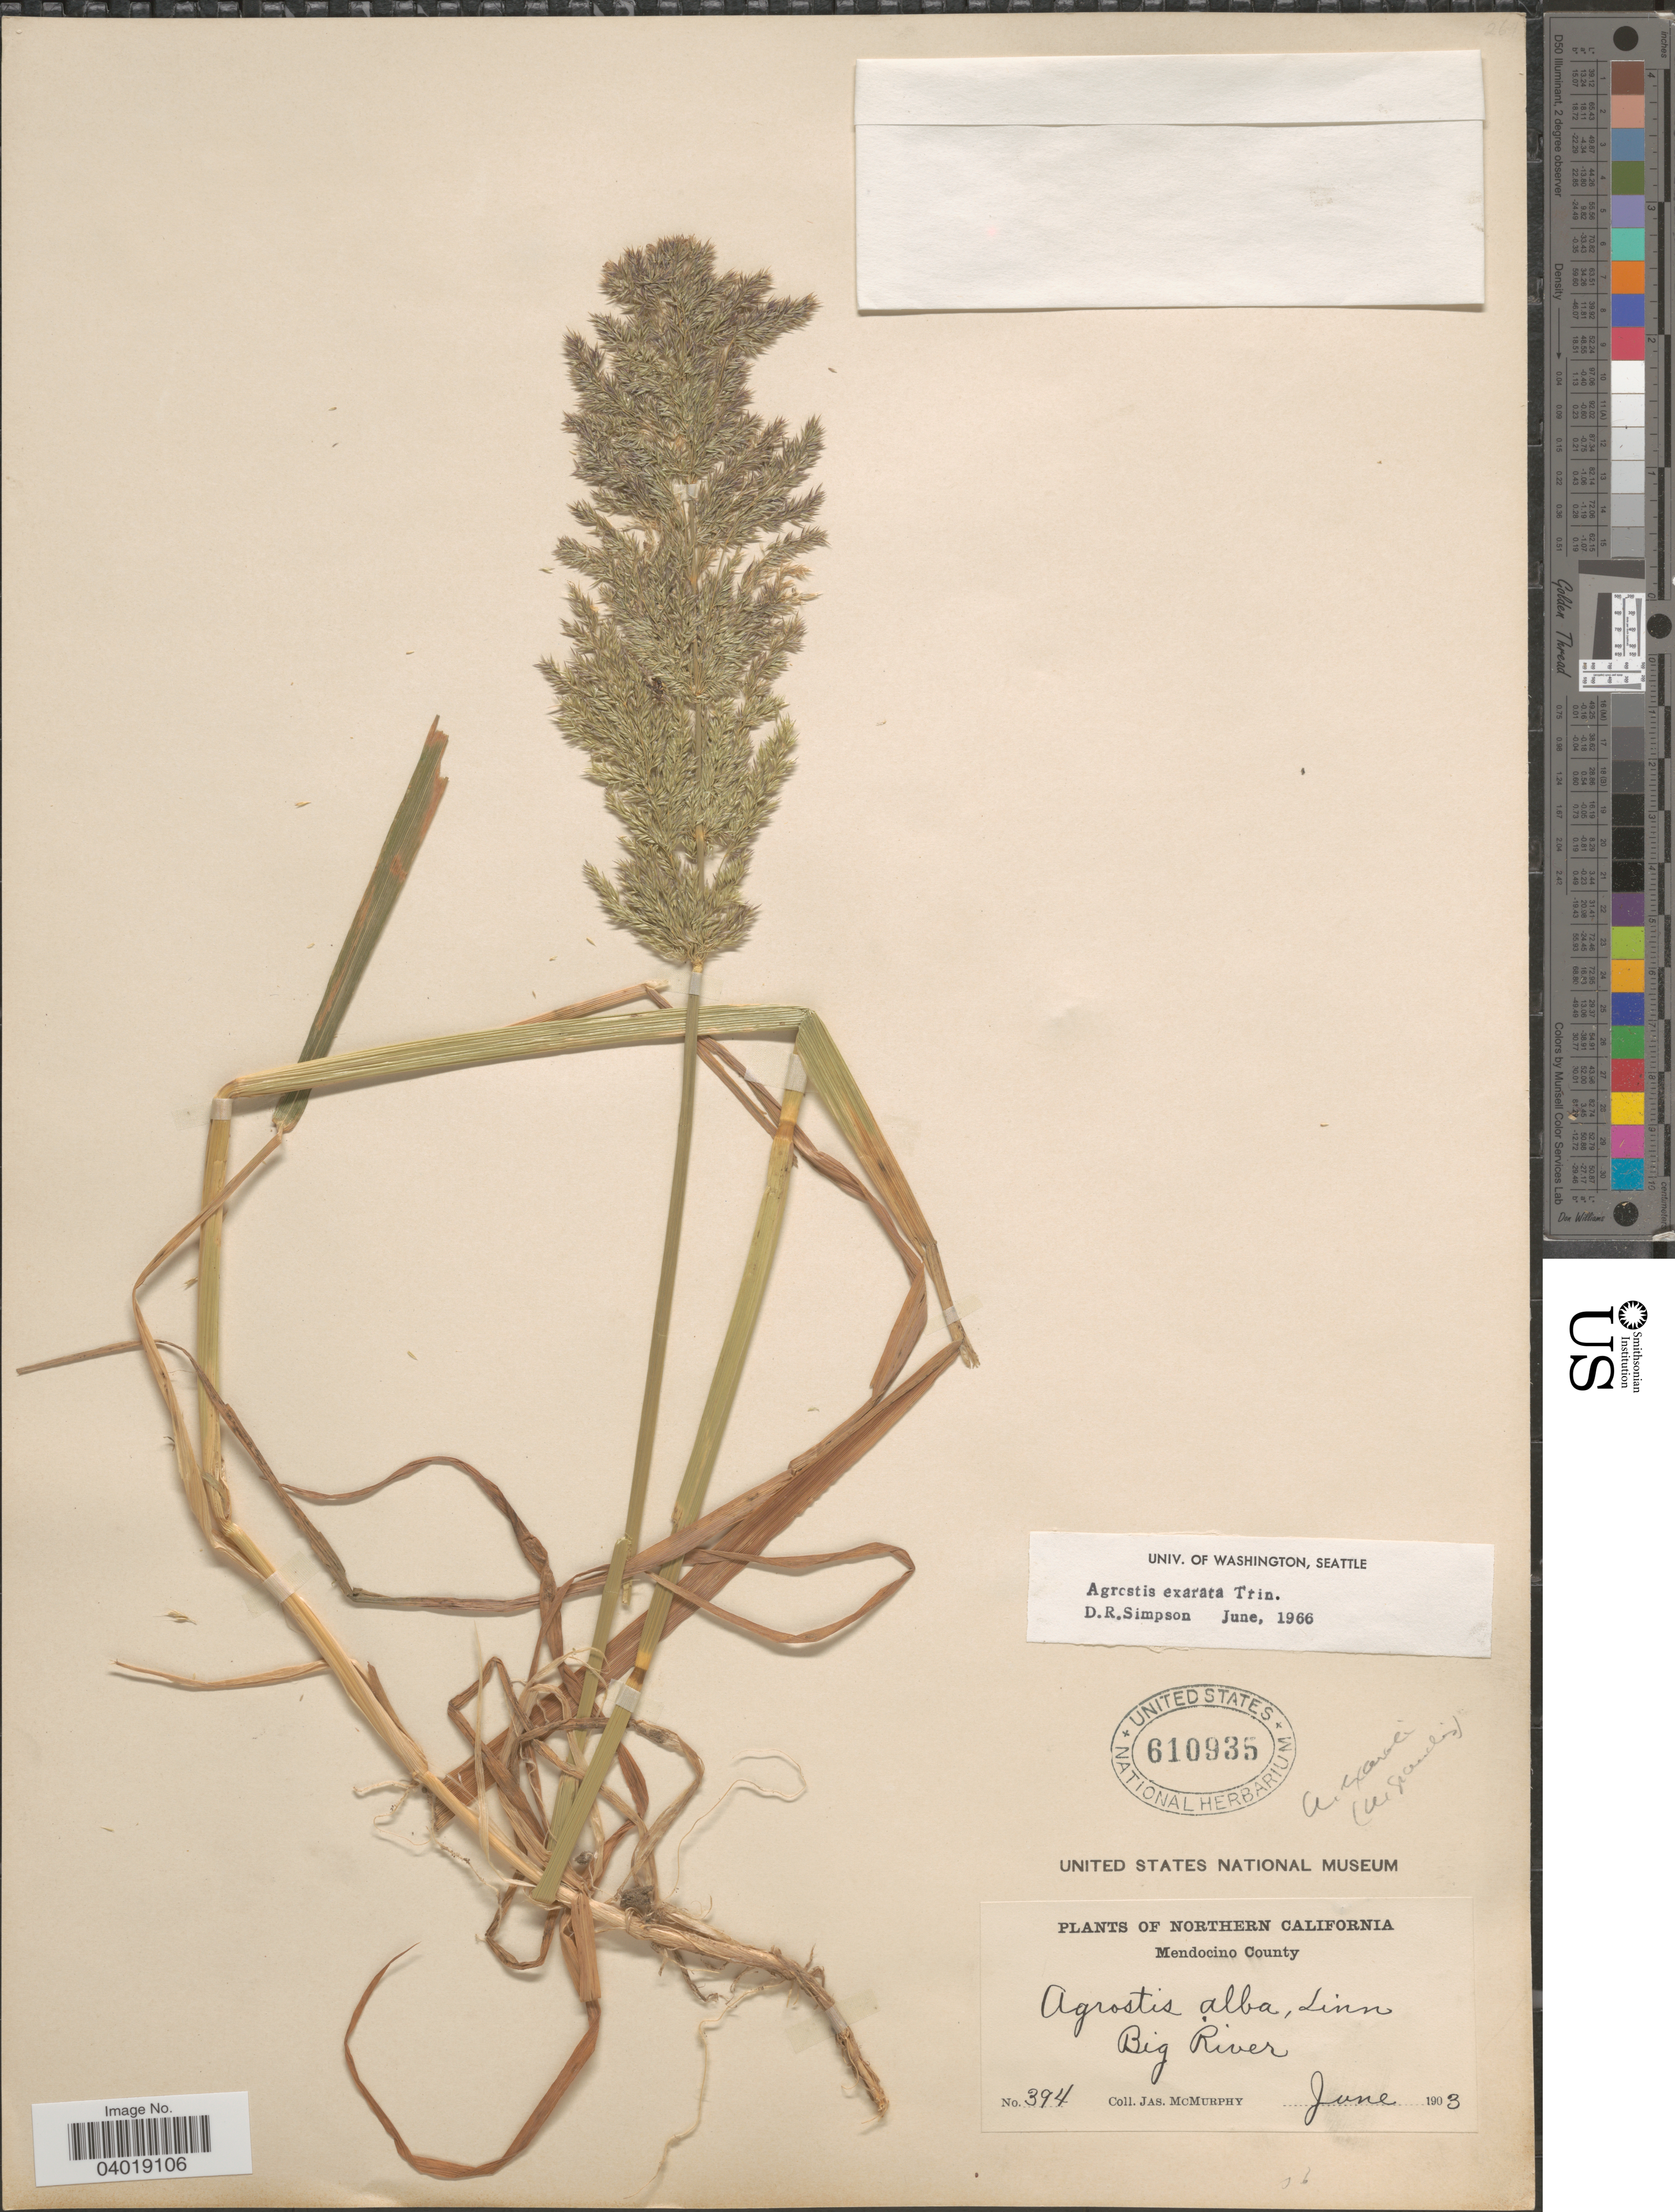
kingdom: Plantae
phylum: Tracheophyta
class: Liliopsida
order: Poales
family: Poaceae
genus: Agrostis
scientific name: Agrostis exarata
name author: Trin.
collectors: J. McMurphy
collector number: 394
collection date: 1903-06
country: United States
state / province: California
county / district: Mendocino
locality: Northern California. Mendocino County. Big River.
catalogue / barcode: US 610935